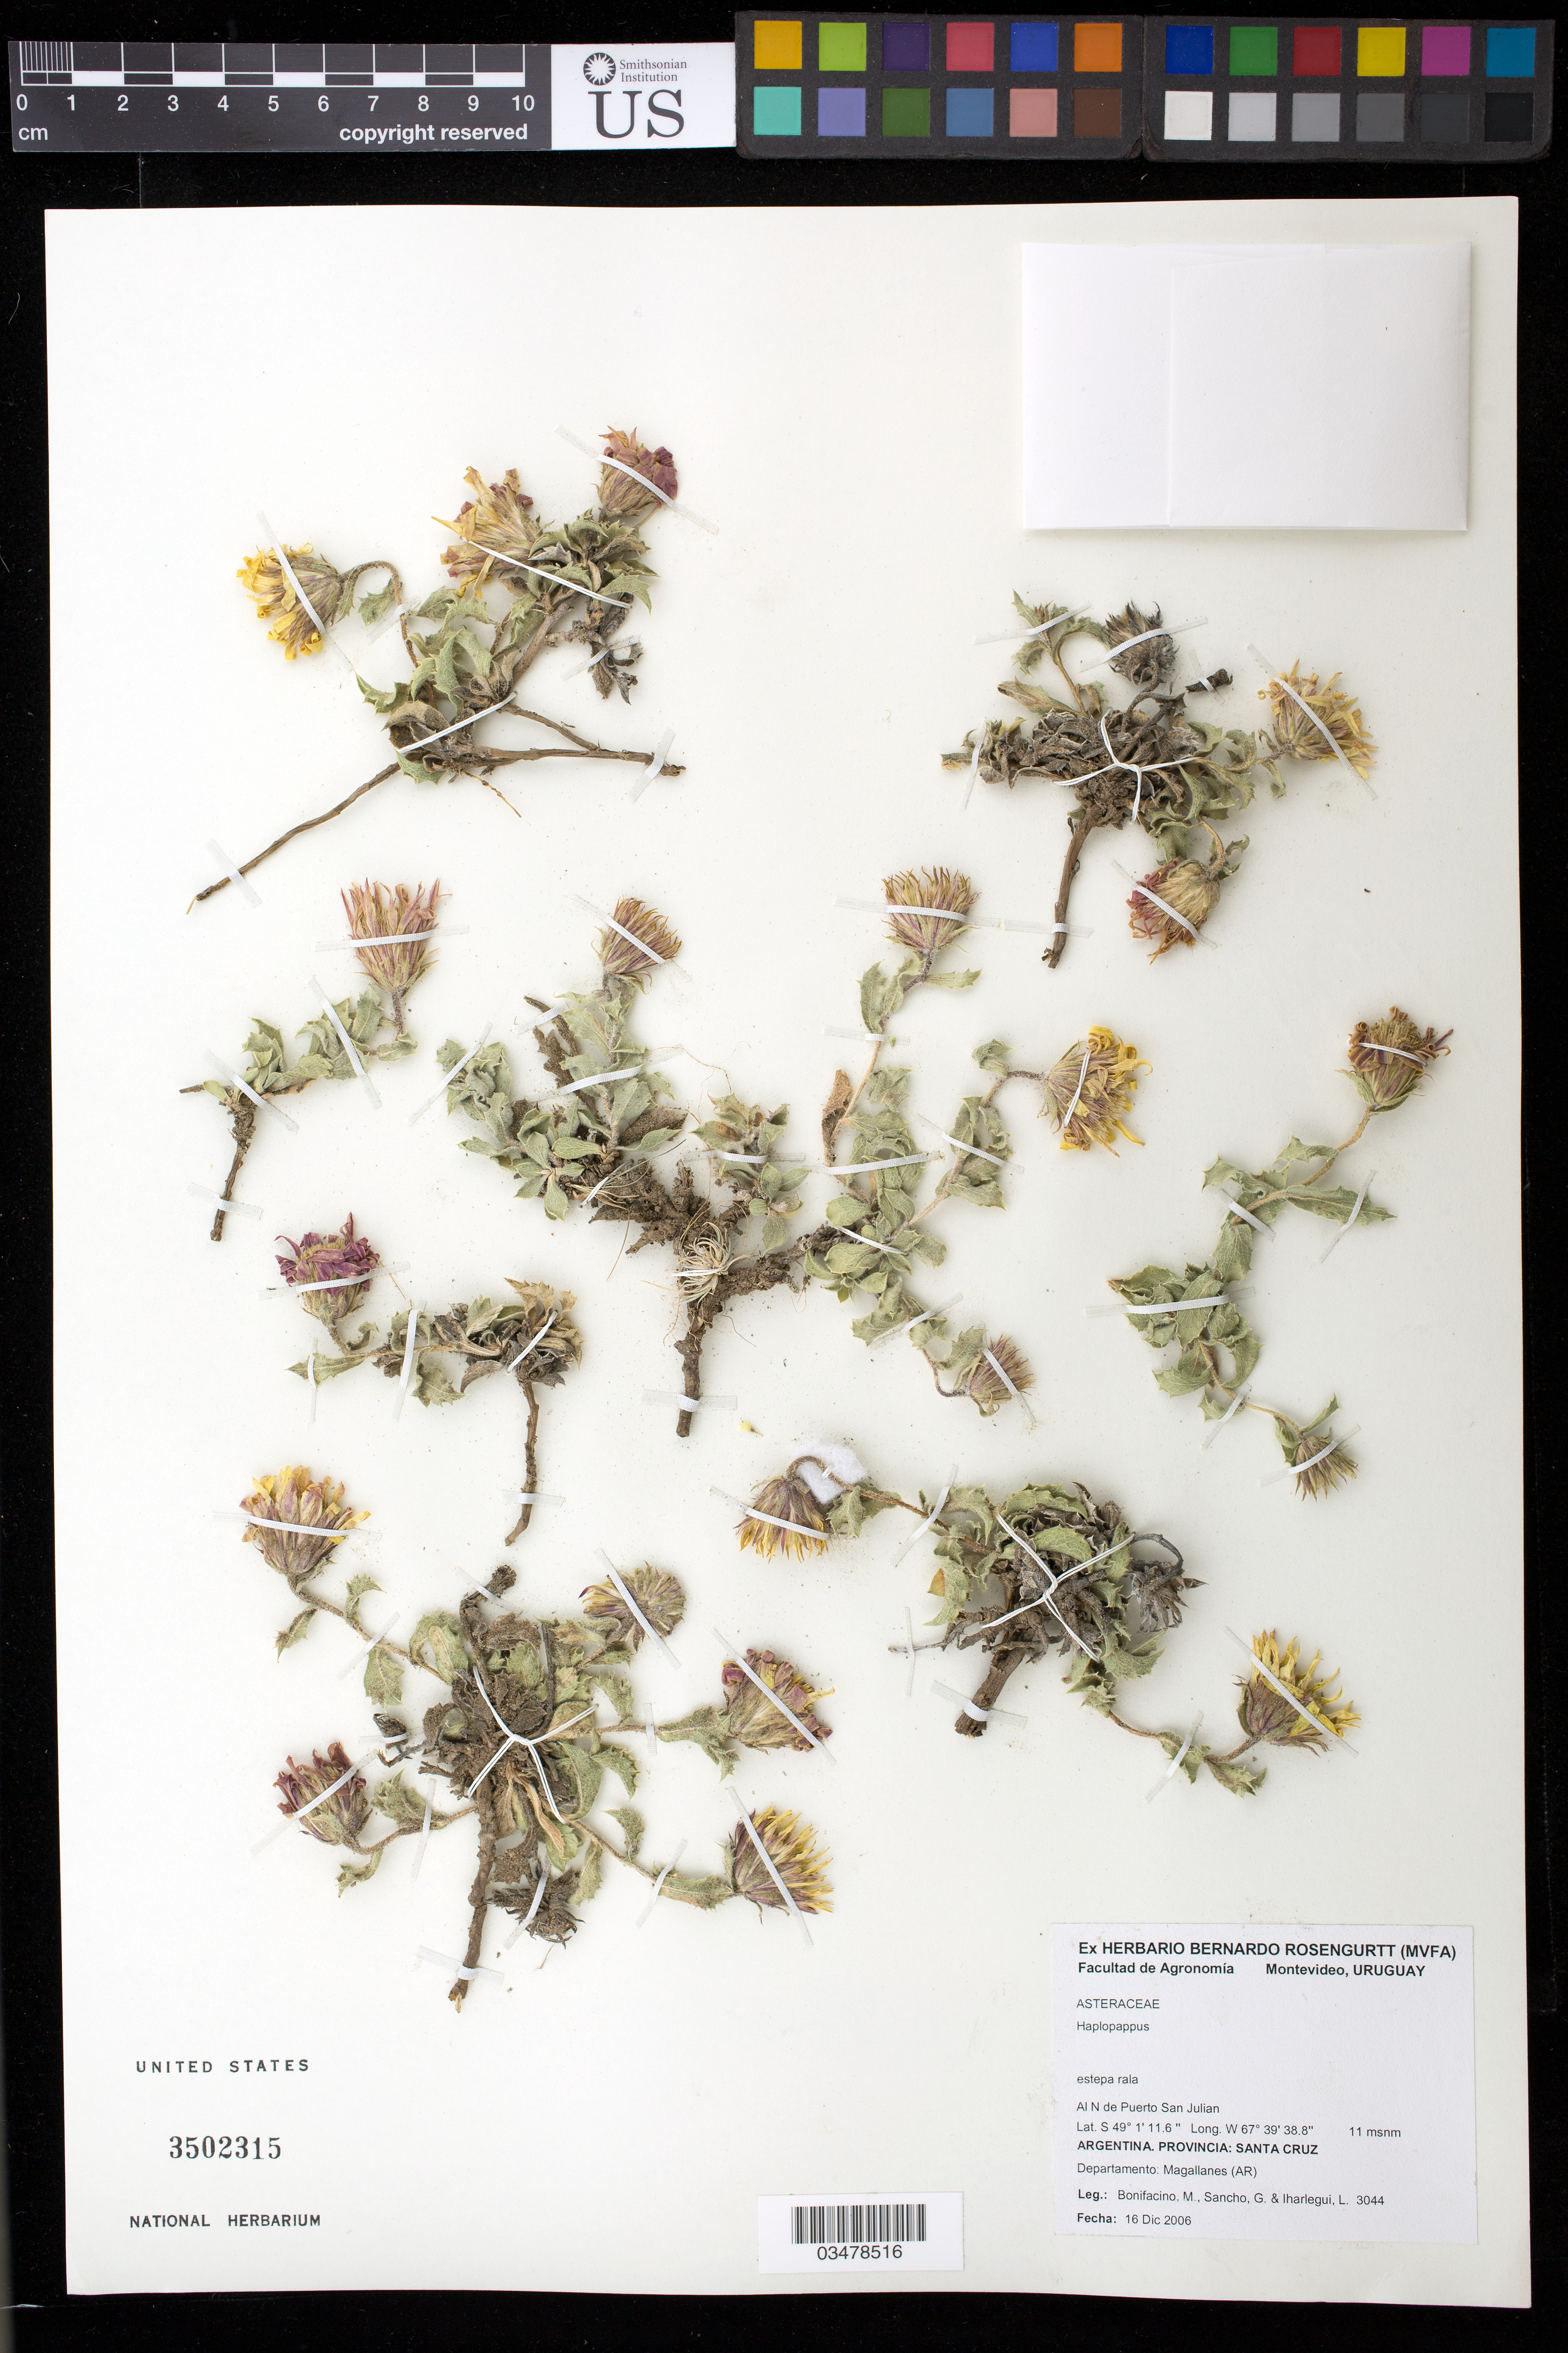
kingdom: Plantae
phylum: Tracheophyta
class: Magnoliopsida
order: Asterales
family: Asteraceae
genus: Haplopappus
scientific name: Haplopappus sp.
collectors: M. Bonifacino, G. Sancho & L. Iharlegui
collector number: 3044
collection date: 2006-12-16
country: Argentina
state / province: Santa Cruz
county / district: Magallanes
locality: Al N de Puerto San Julian,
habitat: Estepa rala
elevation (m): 11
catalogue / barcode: US 3502315